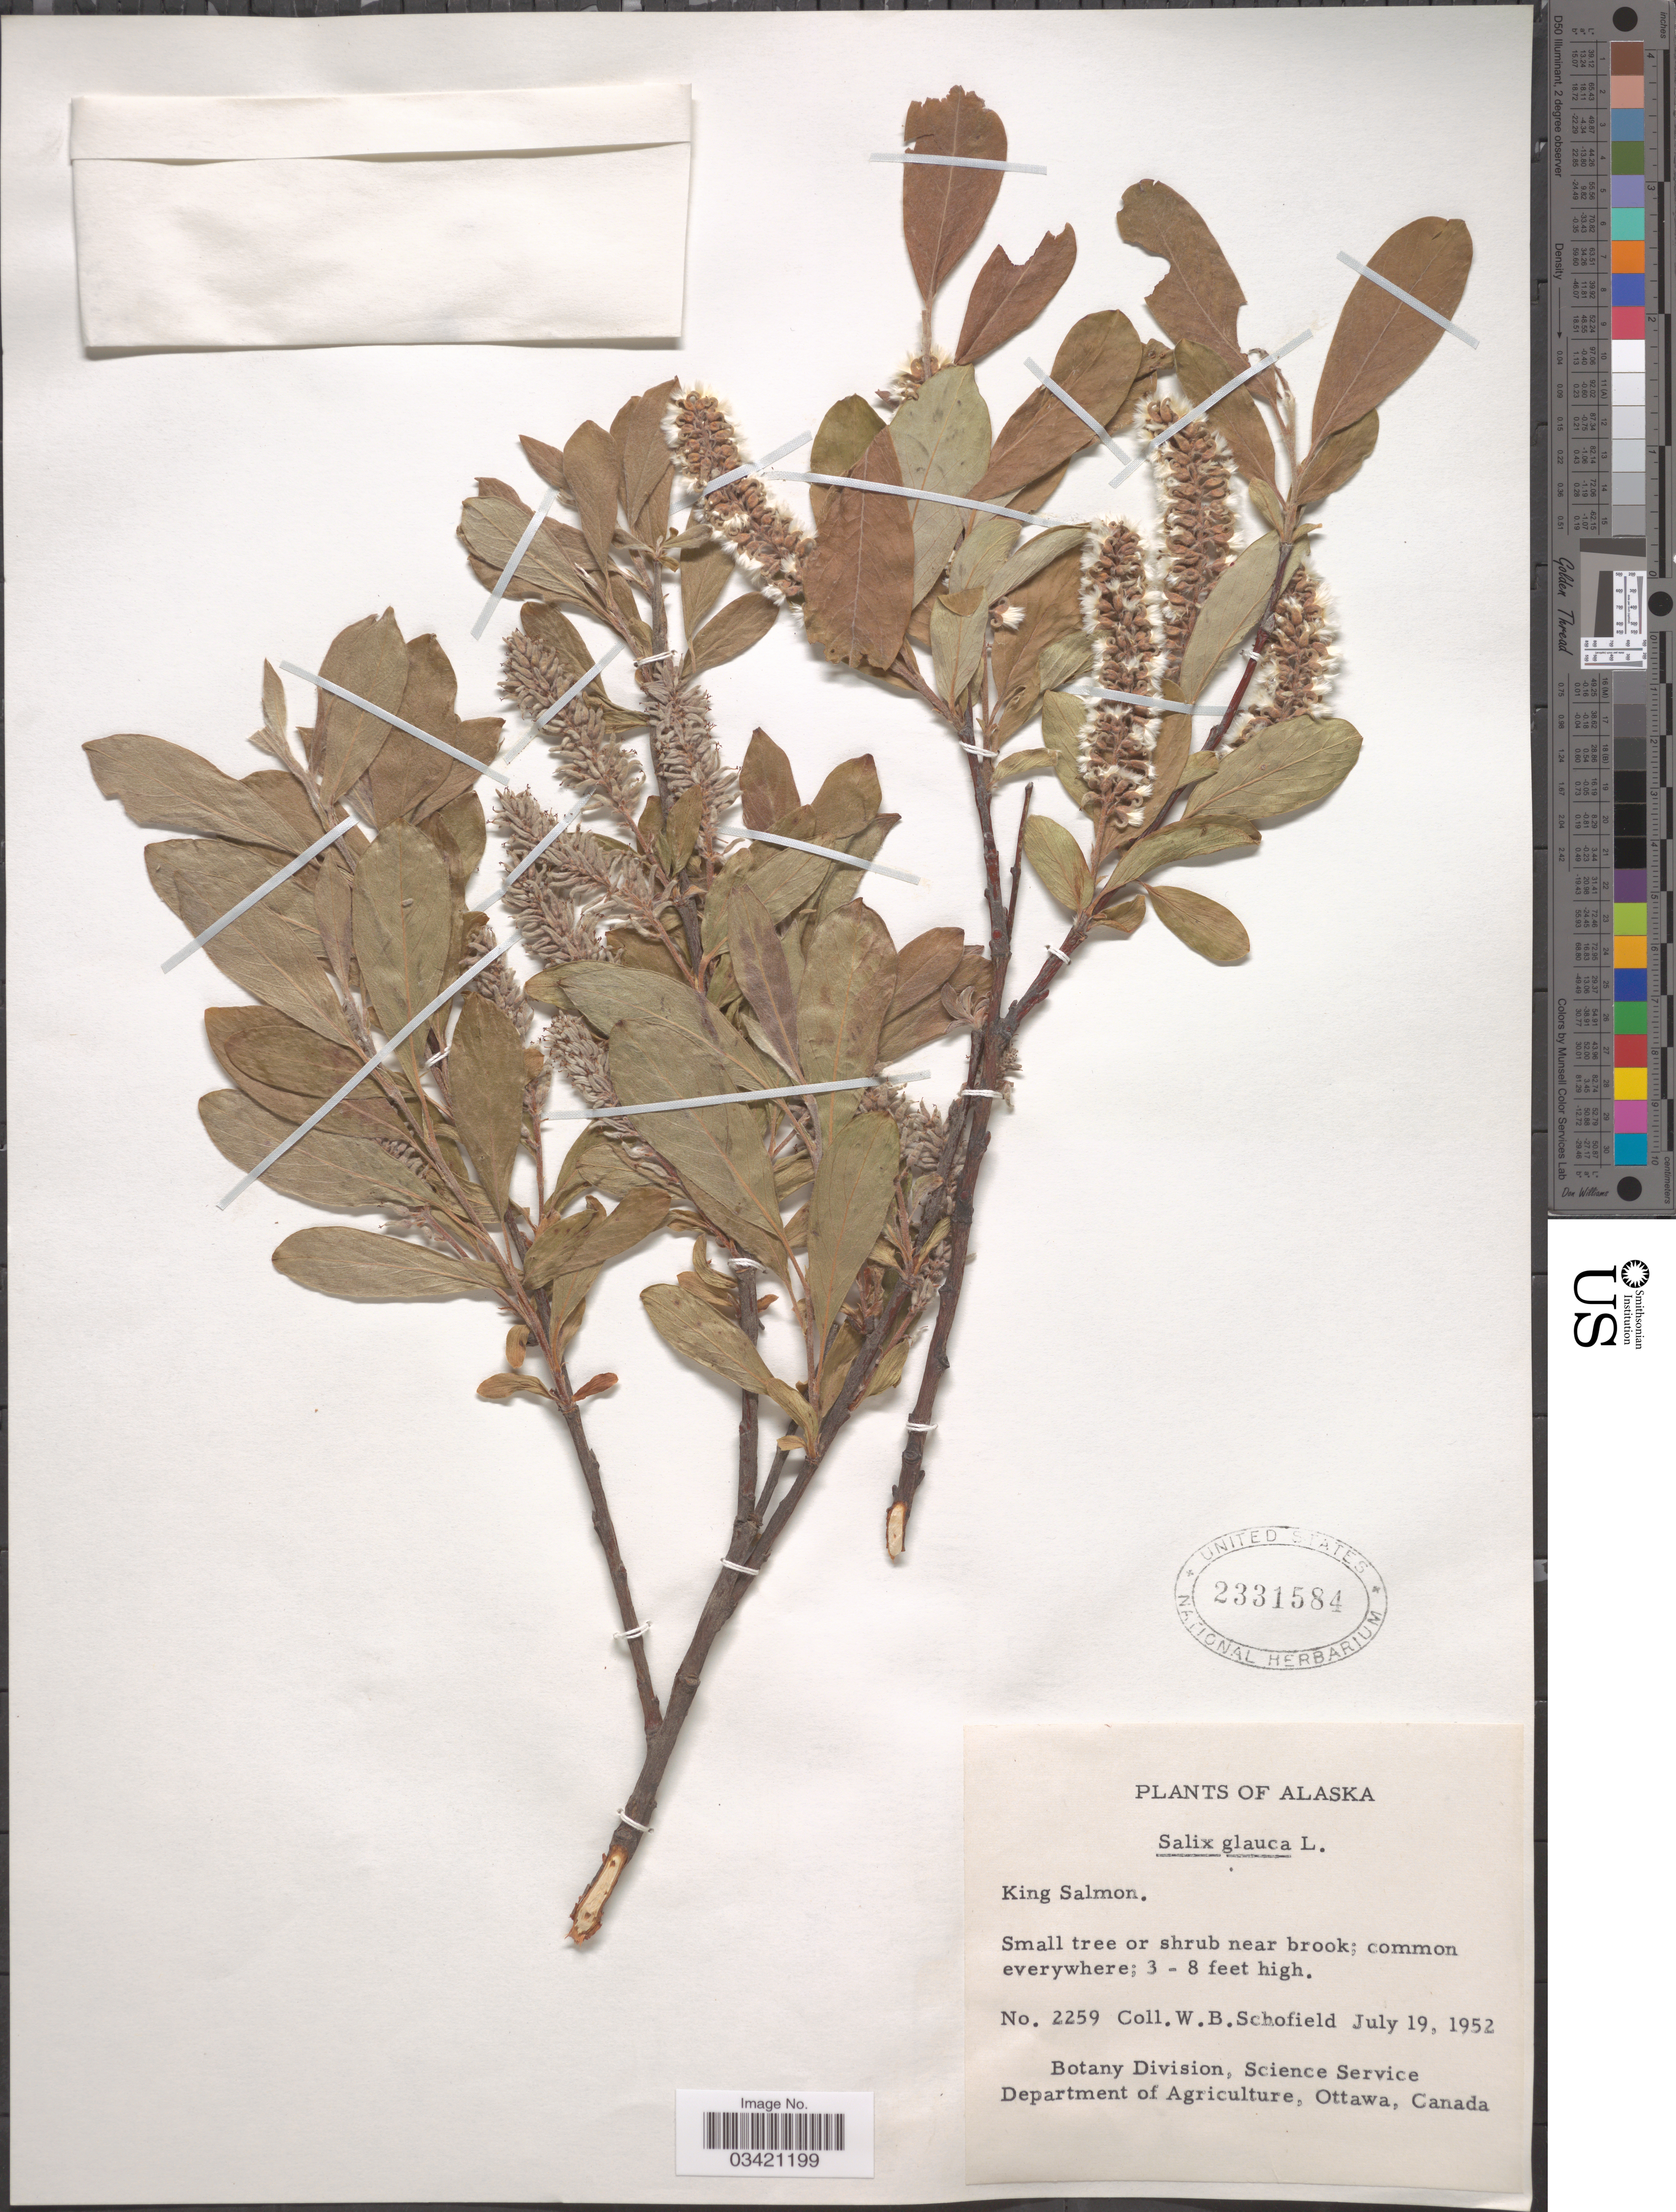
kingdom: Plantae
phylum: Tracheophyta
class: Magnoliopsida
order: Malpighiales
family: Salicaceae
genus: Salix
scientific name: Salix glauca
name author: L.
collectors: W. Schofield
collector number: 2259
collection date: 1952-07-19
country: United States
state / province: Alaska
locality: King Salmon.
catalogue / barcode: US 2331584